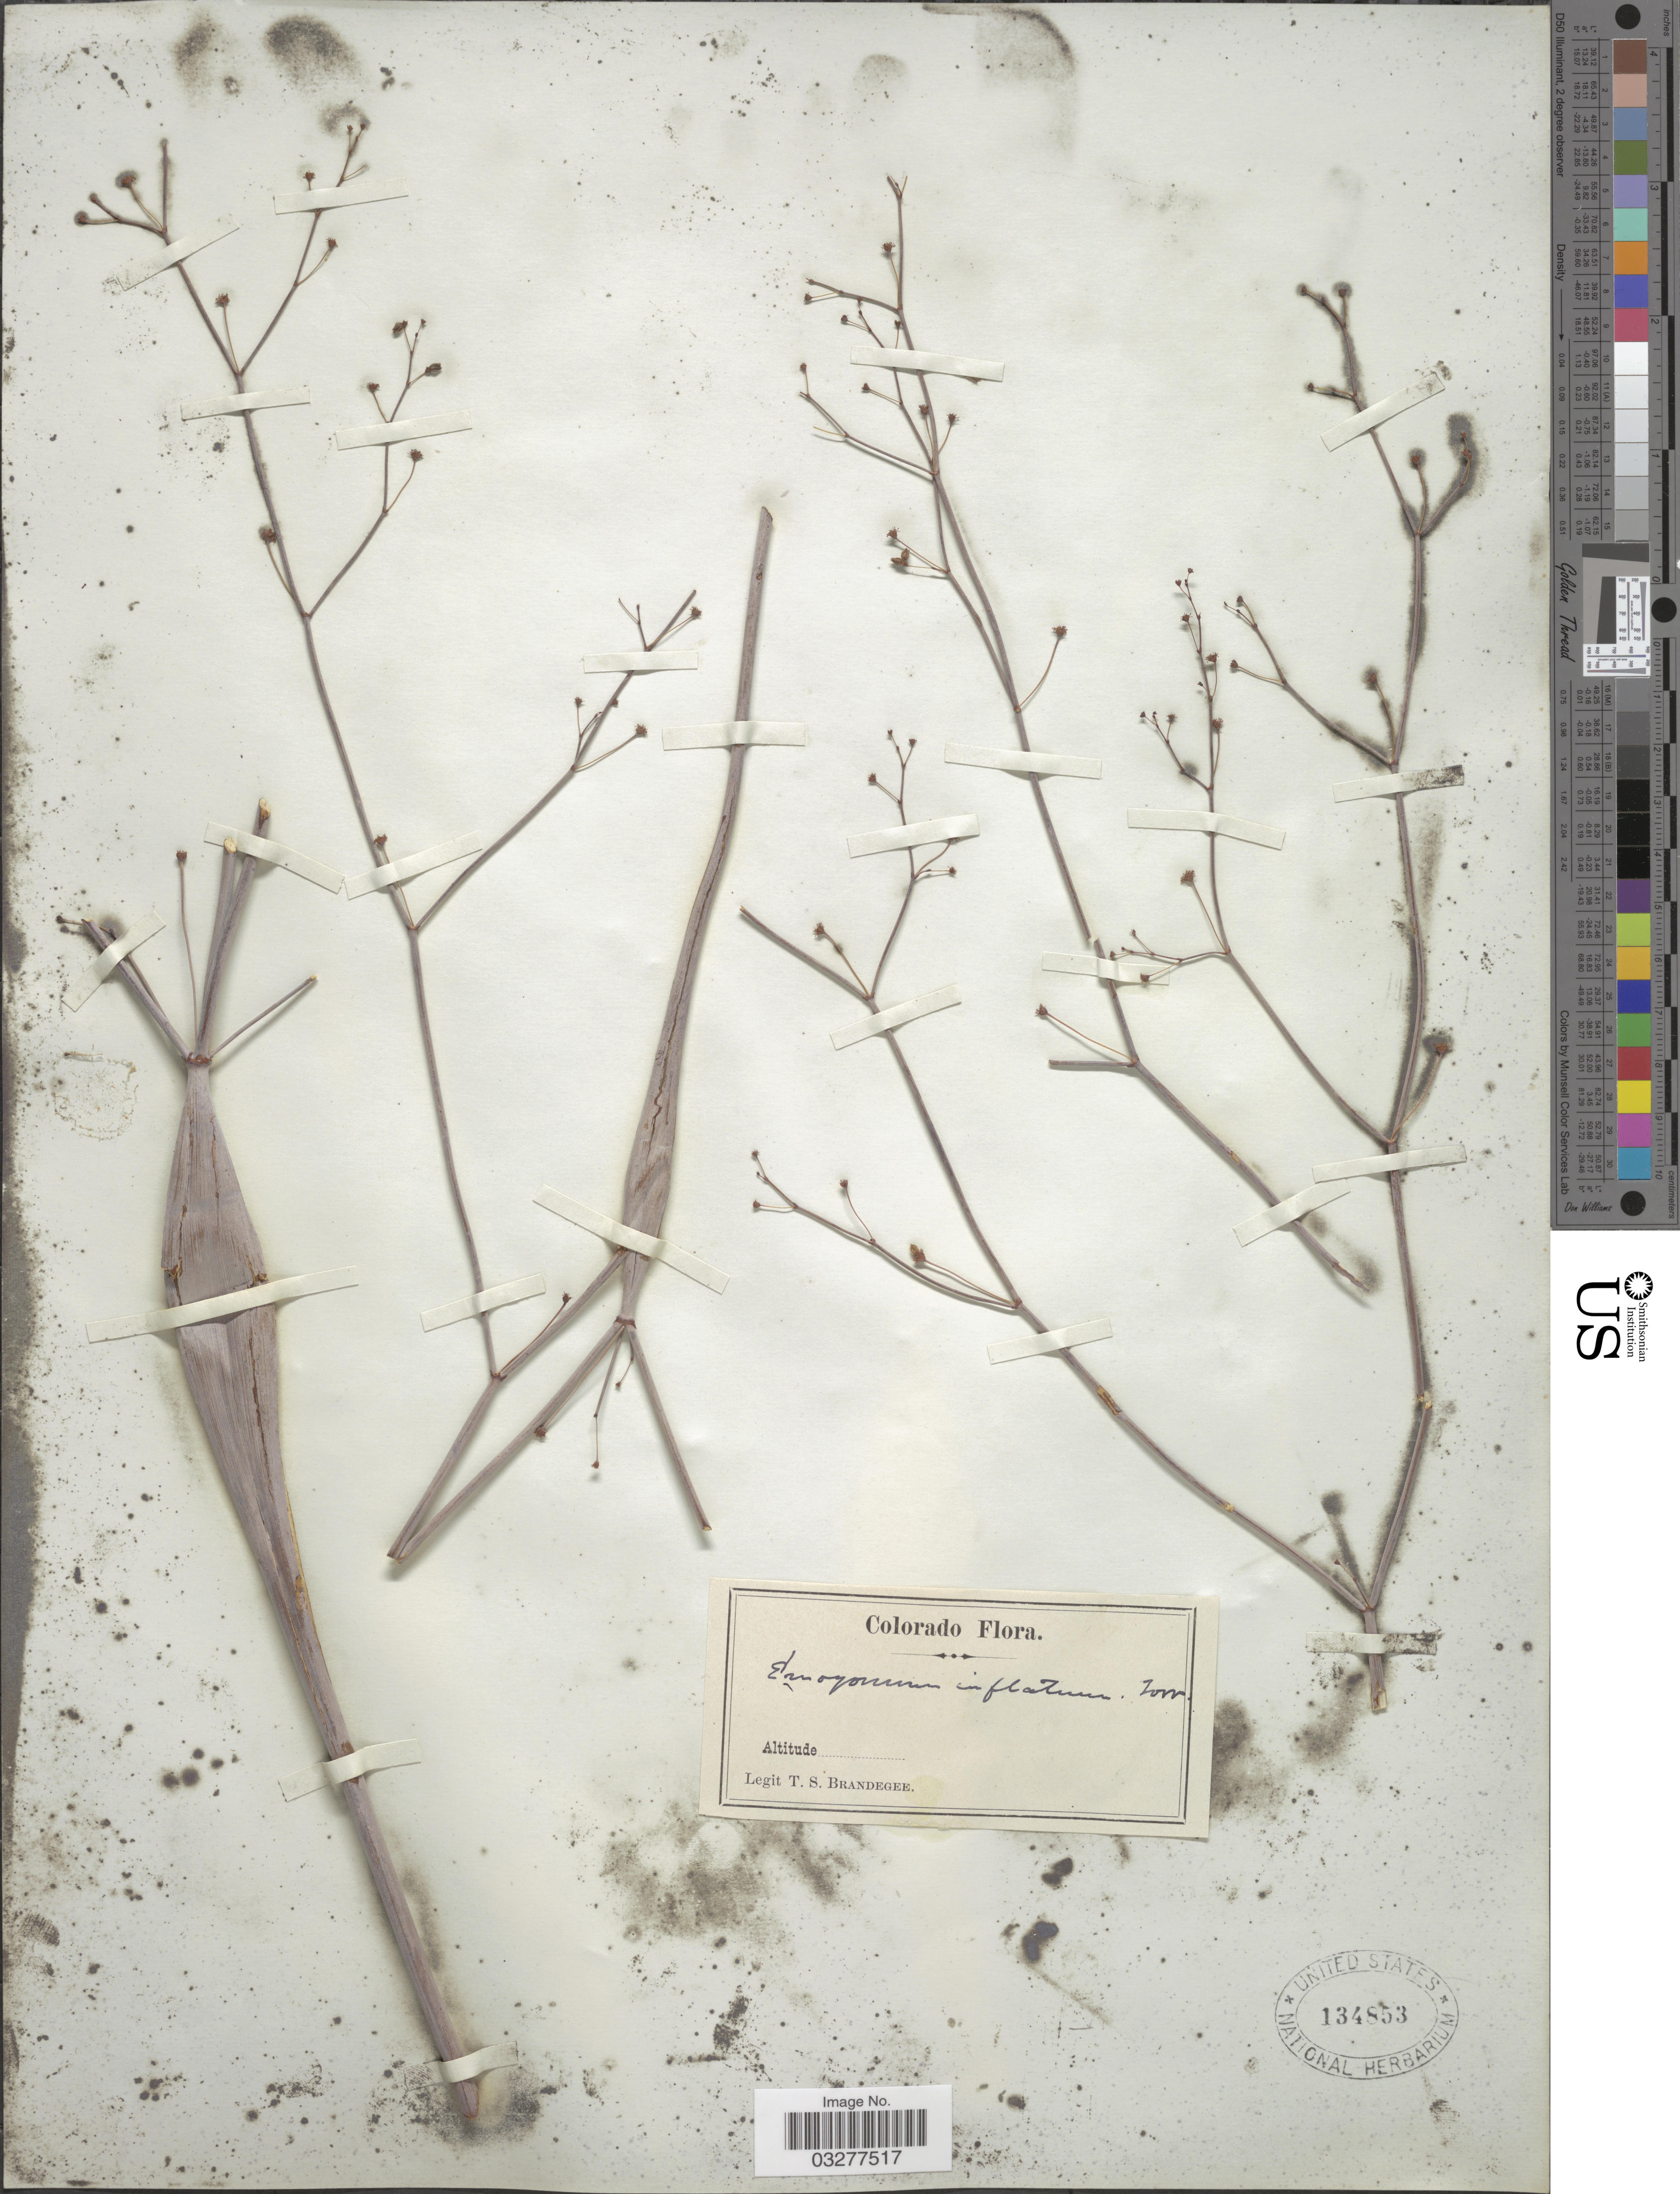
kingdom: Plantae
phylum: Tracheophyta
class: Magnoliopsida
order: Caryophyllales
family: Polygonaceae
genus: Eriogonum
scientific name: Eriogonum inflatum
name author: Torr. & Frém.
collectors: T. S. Brandegee (herbarium)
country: United States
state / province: Colorado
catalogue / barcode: US 134853